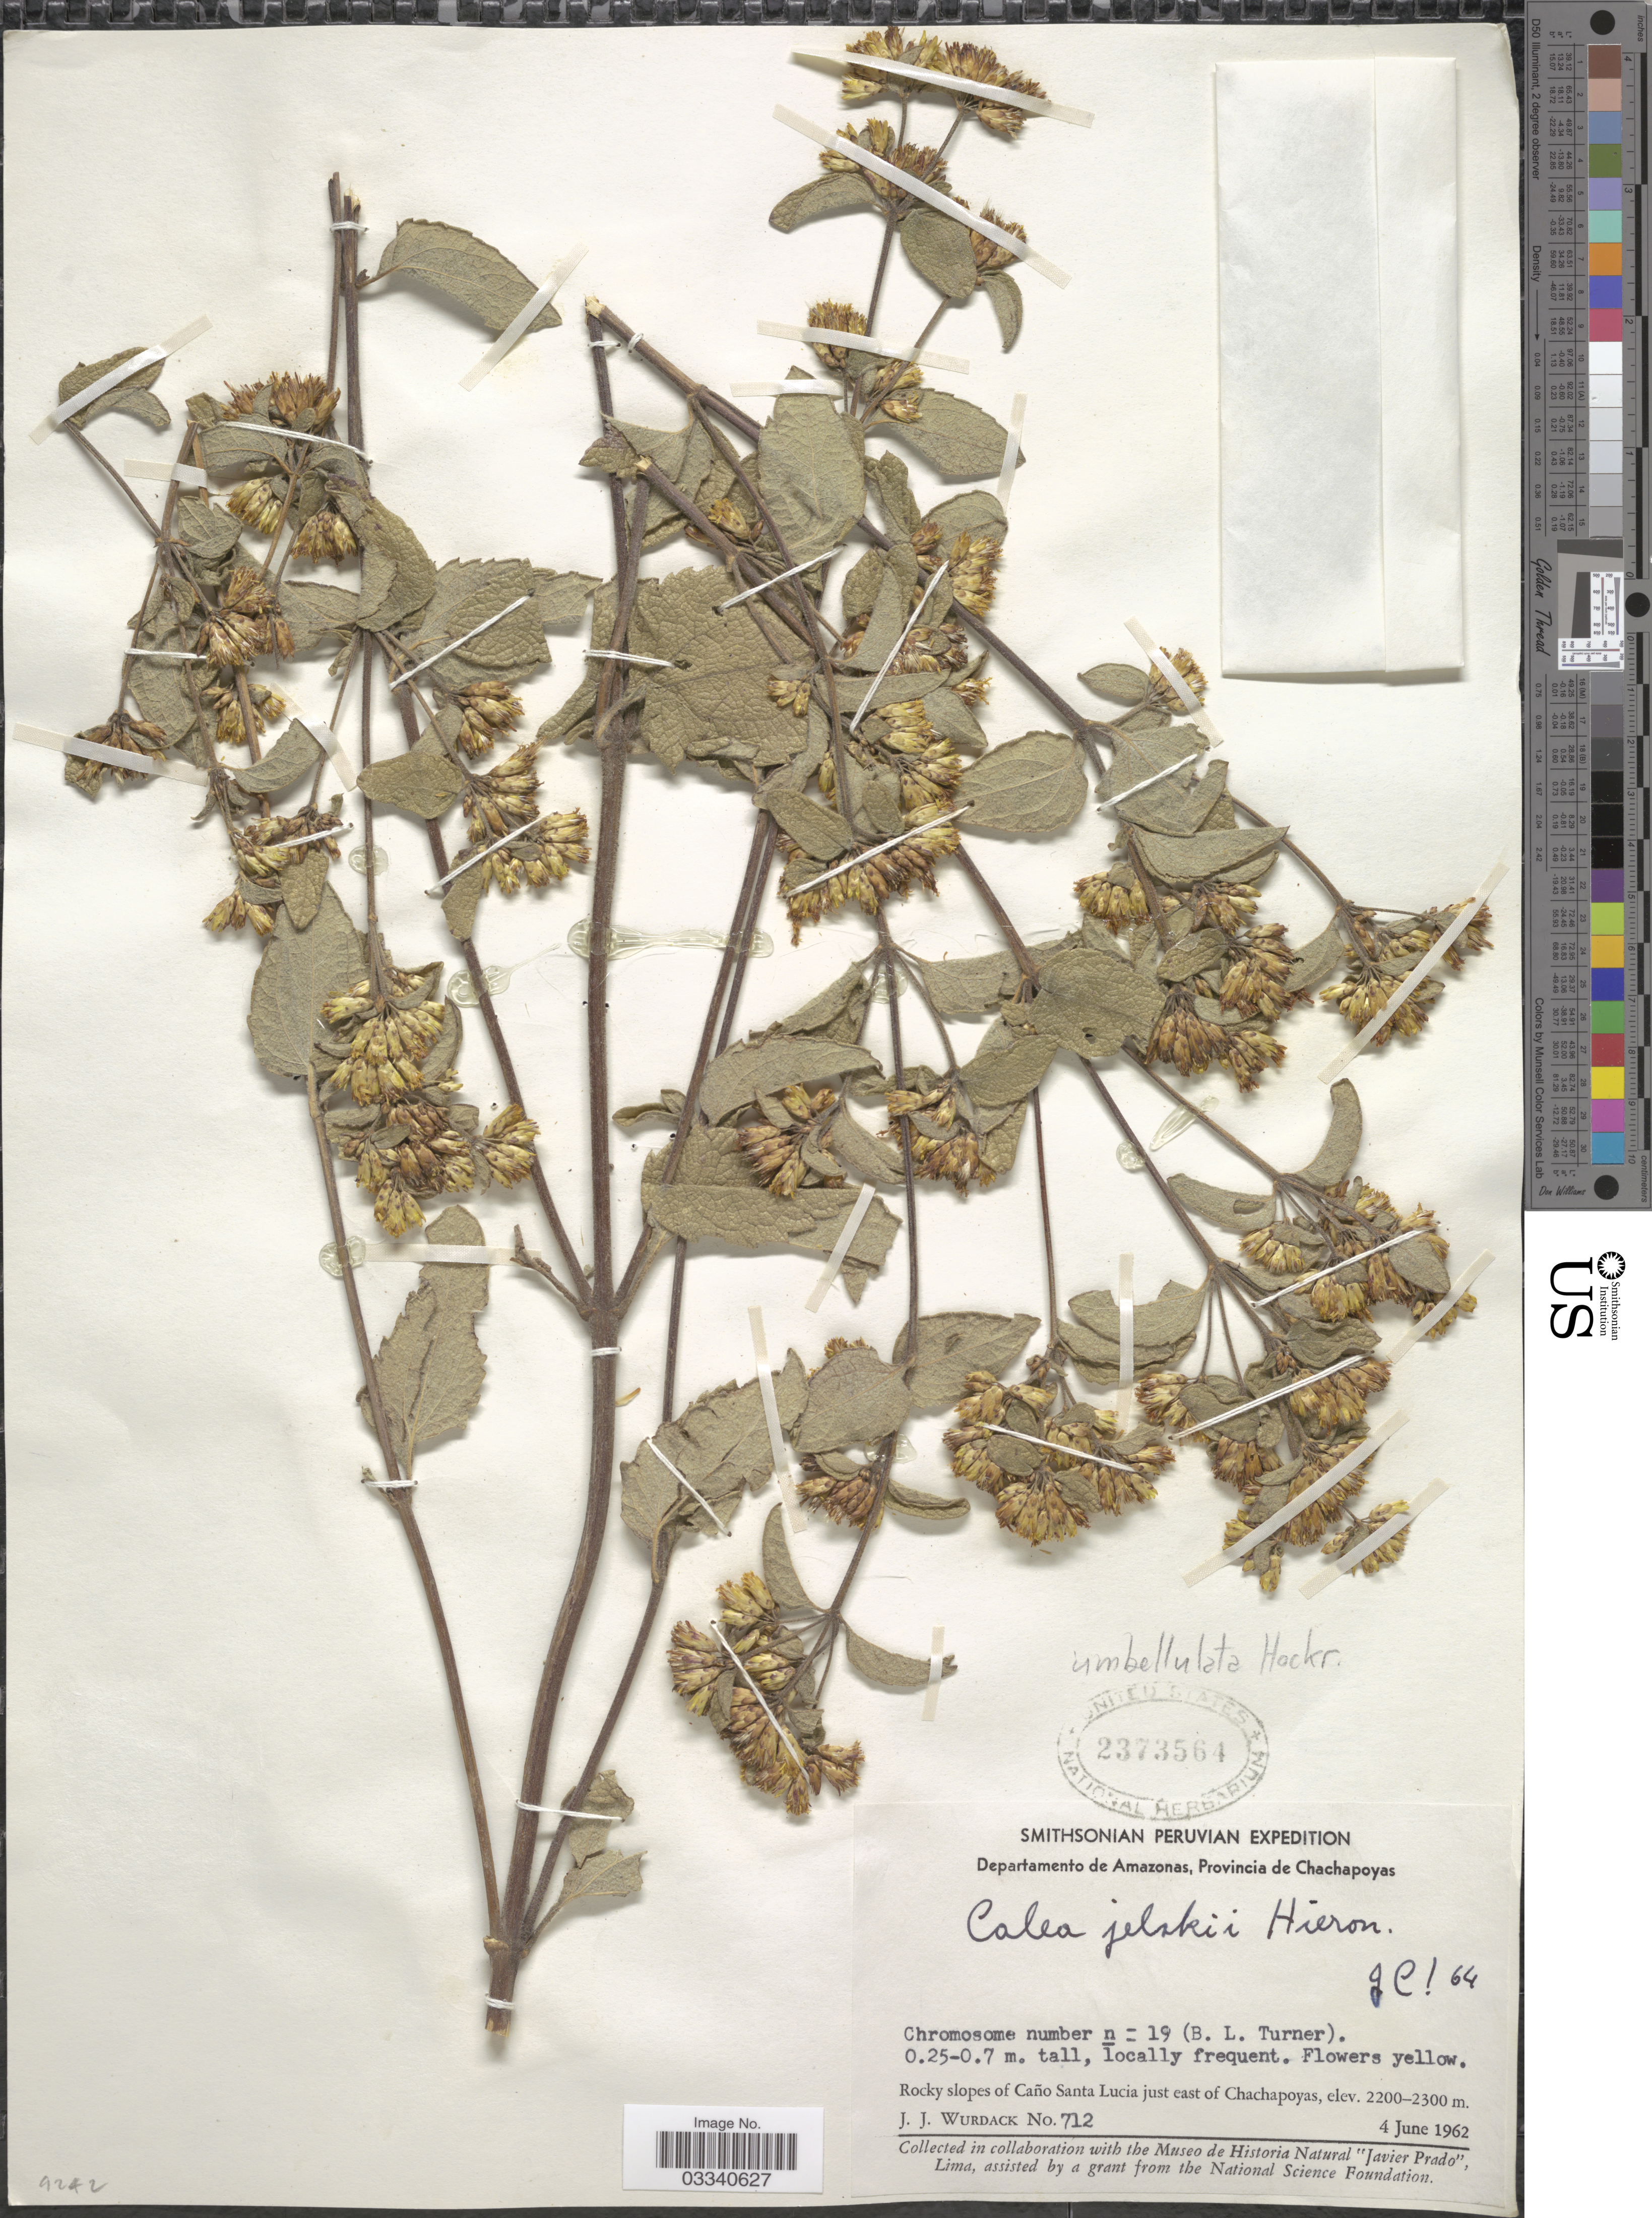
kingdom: Plantae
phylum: Tracheophyta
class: Magnoliopsida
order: Asterales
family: Asteraceae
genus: Calea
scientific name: Calea umbellulata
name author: Hochr.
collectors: J. J. Wurdack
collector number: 712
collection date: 1962-06-04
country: Peru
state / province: Amazonas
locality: Departamento de Amazonas, Provincia Chachapoyas. Rocky slopes of Caño Santa Lucia just east of Chachapoyas.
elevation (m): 2200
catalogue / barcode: US 2373564